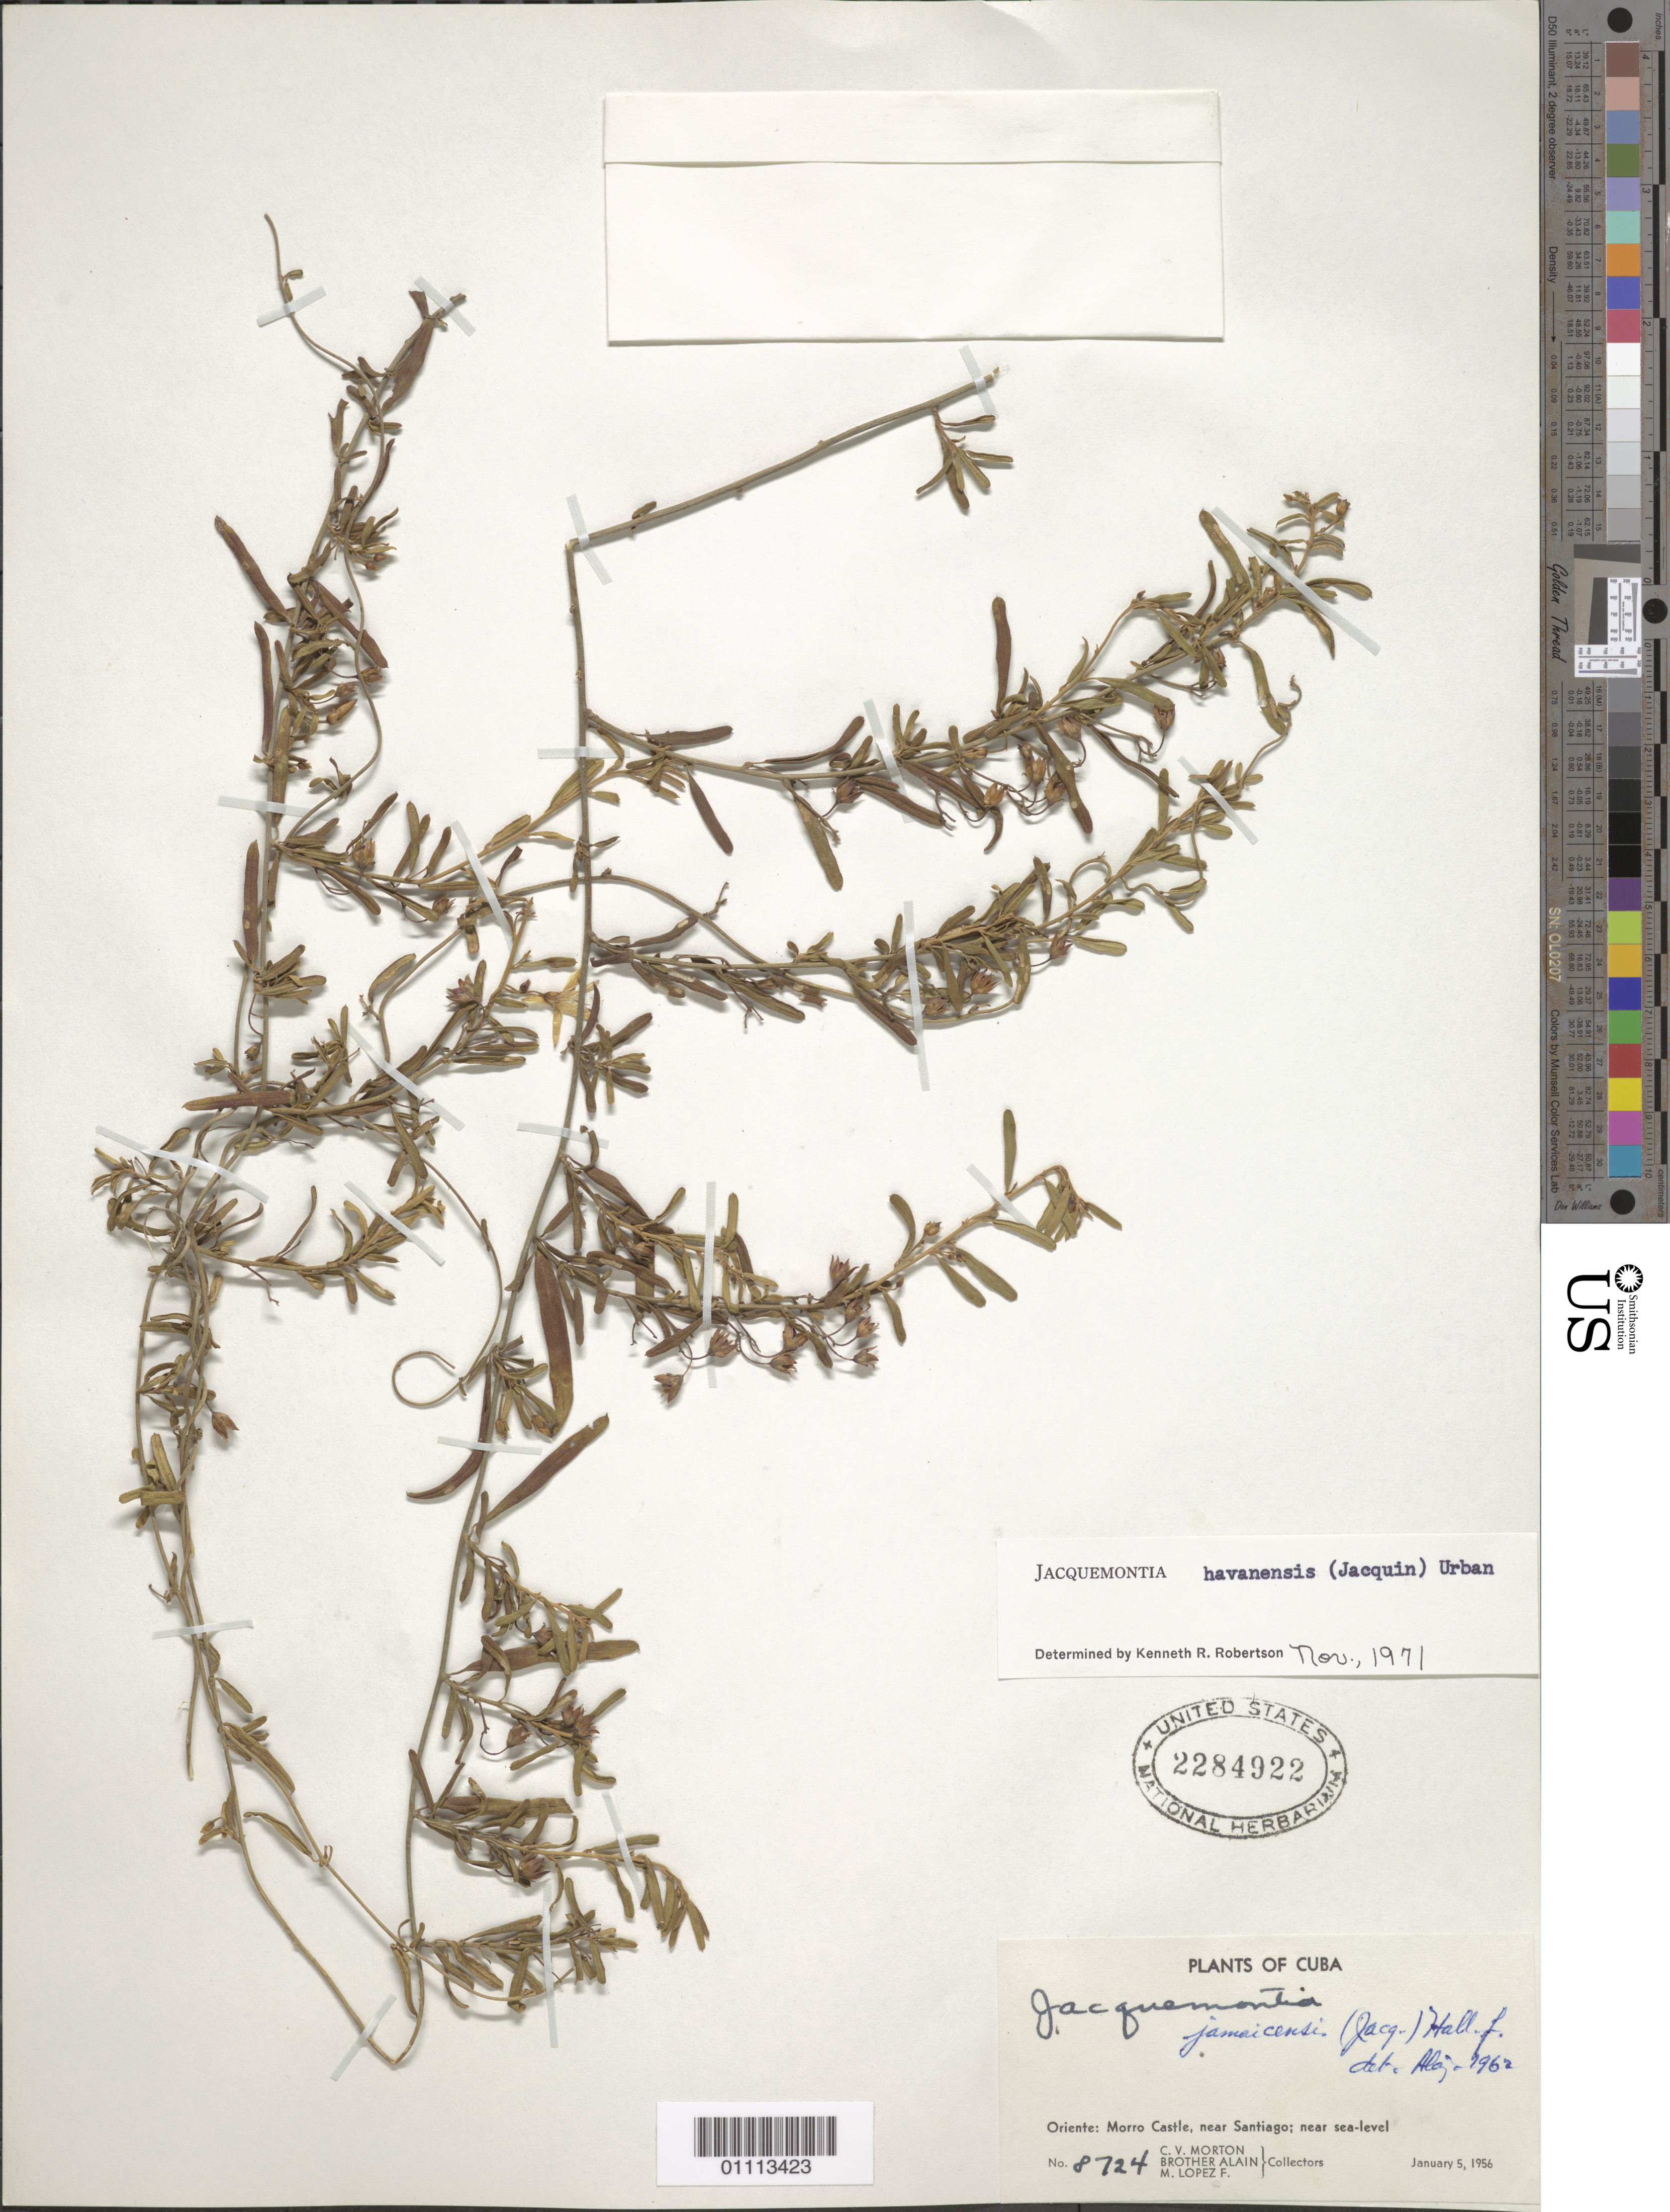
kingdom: Plantae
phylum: Tracheophyta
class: Magnoliopsida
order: Solanales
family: Convolvulaceae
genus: Jacquemontia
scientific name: Jacquemontia havanensis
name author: (Jacq.) Urb.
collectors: C. V. Morton, A. H. Liogier & M. López Figueiras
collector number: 8724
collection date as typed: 05 Jan 1956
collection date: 1956-01-05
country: Cuba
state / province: Santiago de Cuba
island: Cuba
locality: Morro Castle, near Santiago; near sea-level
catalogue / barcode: US 2284922